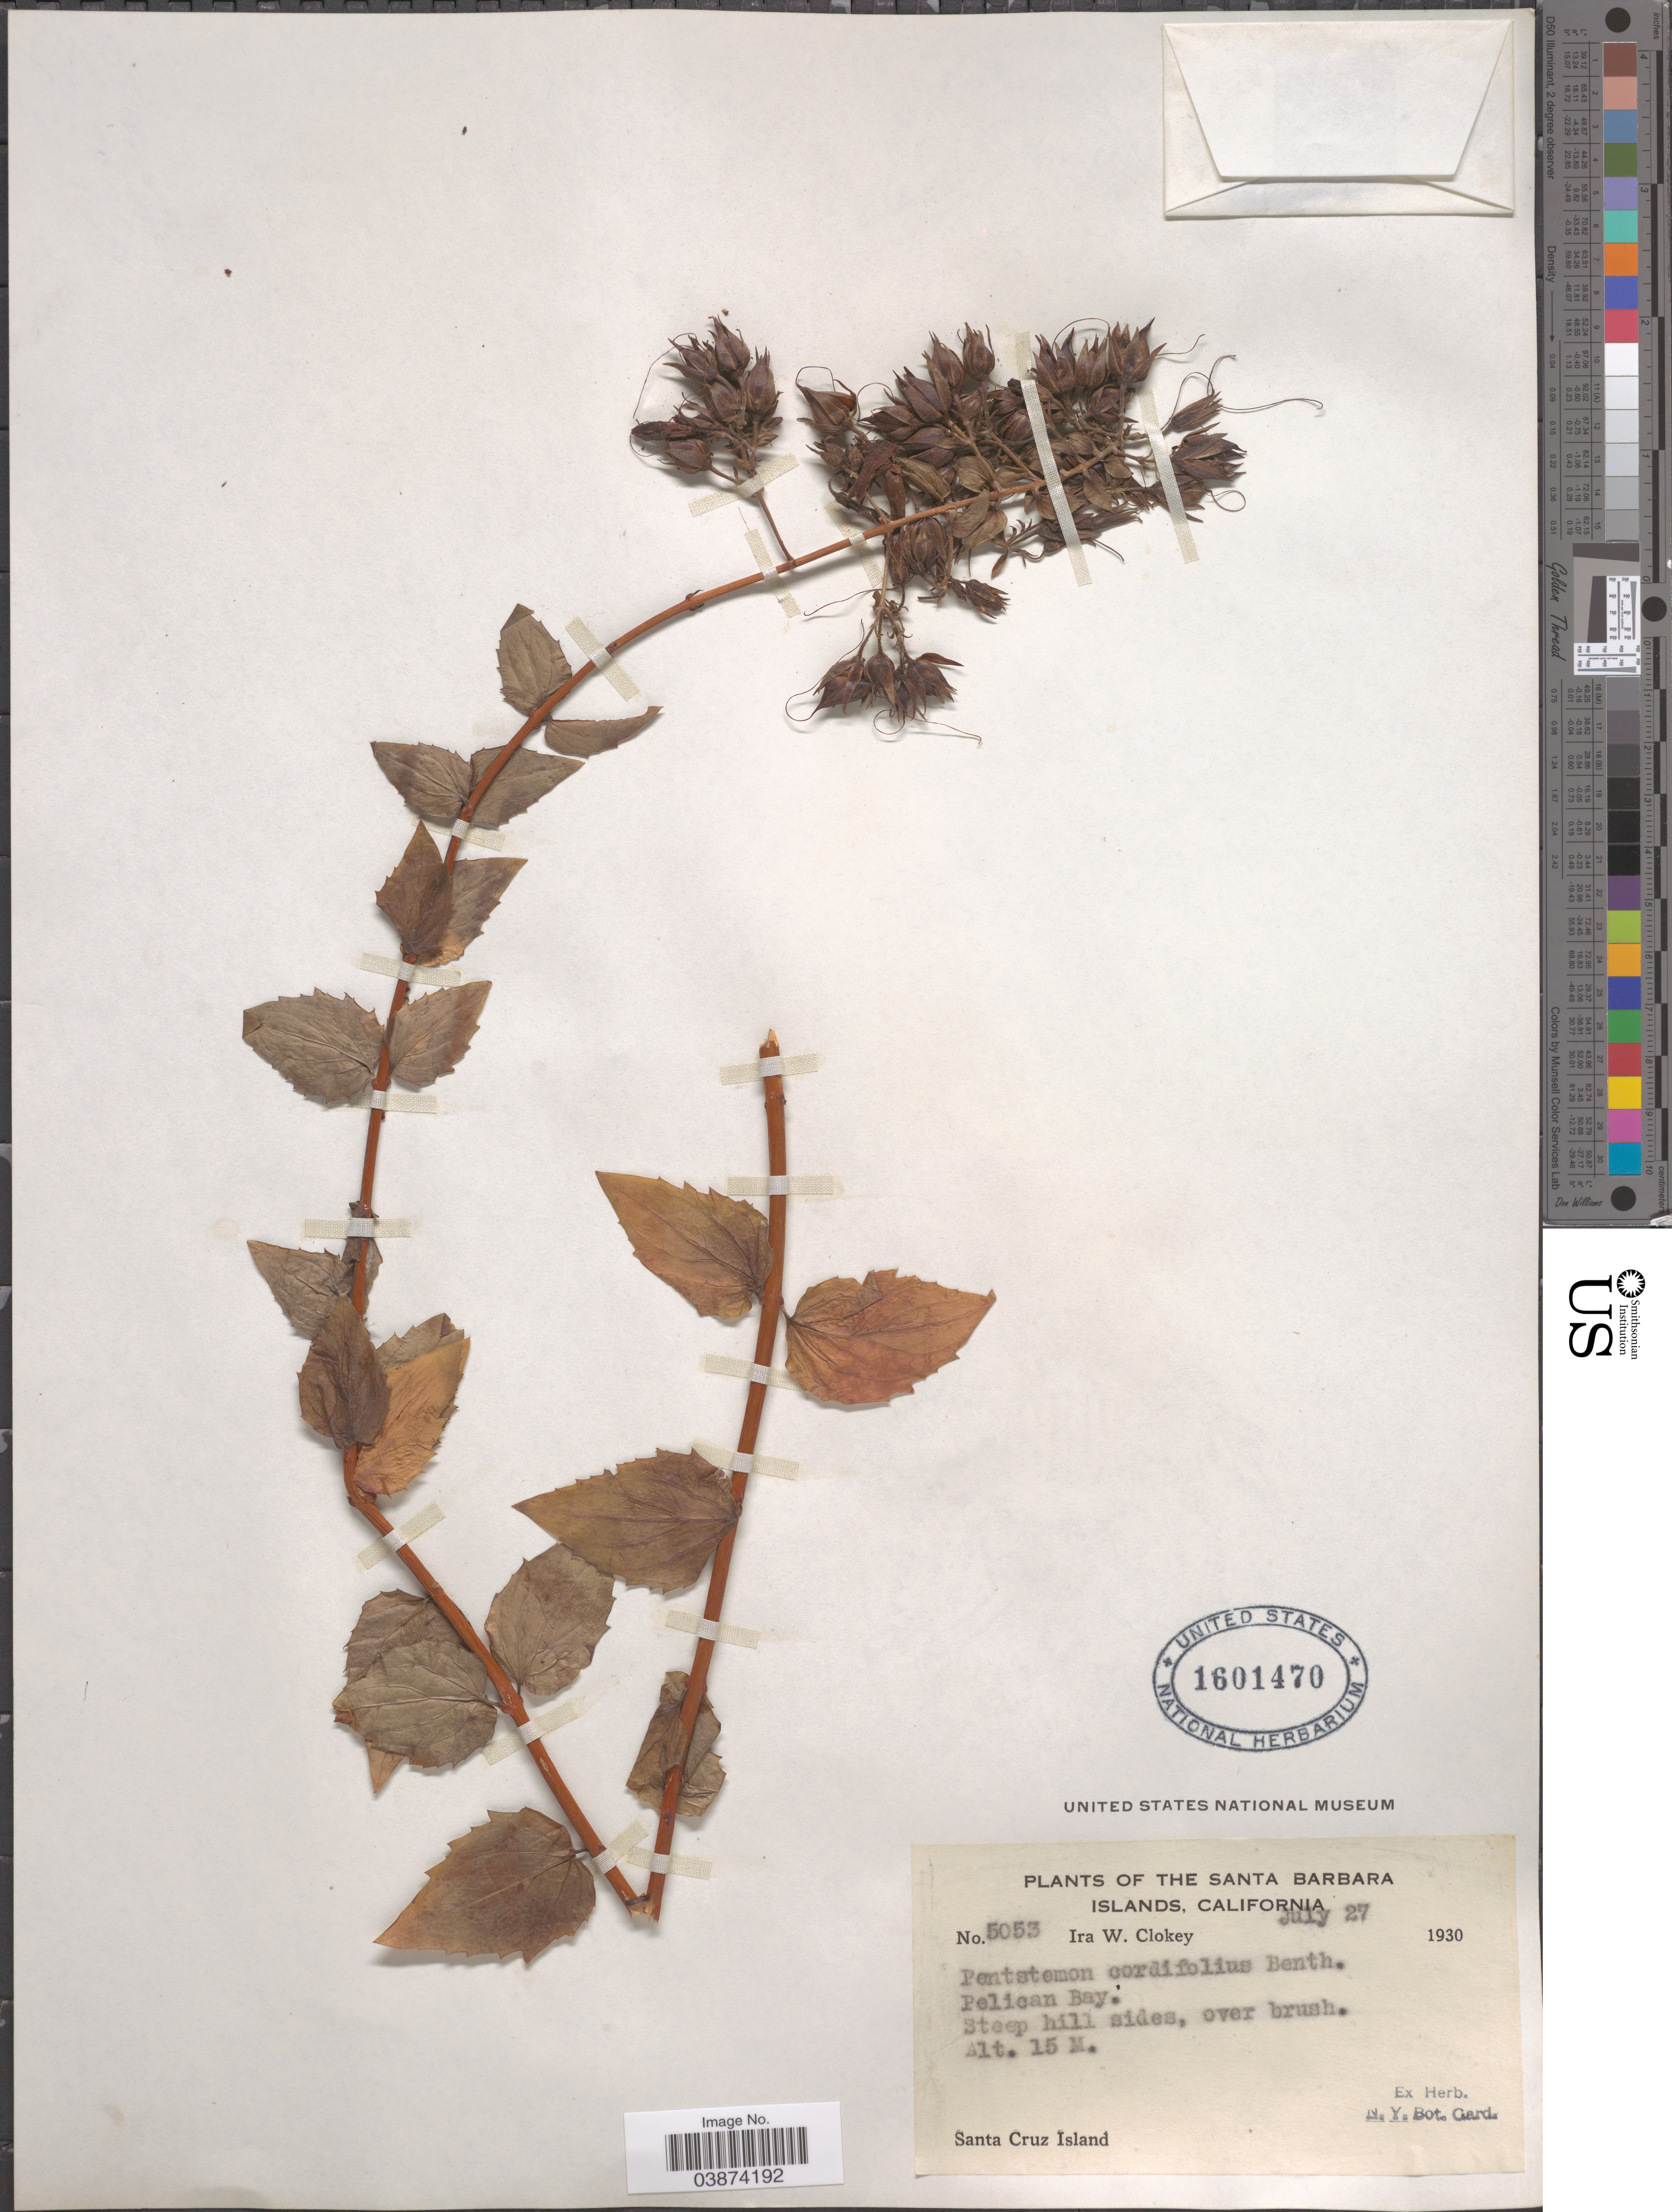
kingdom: Plantae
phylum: Tracheophyta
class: Magnoliopsida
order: Lamiales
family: Plantaginaceae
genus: Penstemon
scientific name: Penstemon cordifolius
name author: Benth.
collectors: I. W. Clokey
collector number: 5053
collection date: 1930-07-27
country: United States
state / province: California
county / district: Santa Barbara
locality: Santa Barbara Islands. Pelican Bay. Santa Cruz Island.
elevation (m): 15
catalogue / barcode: US 1601470